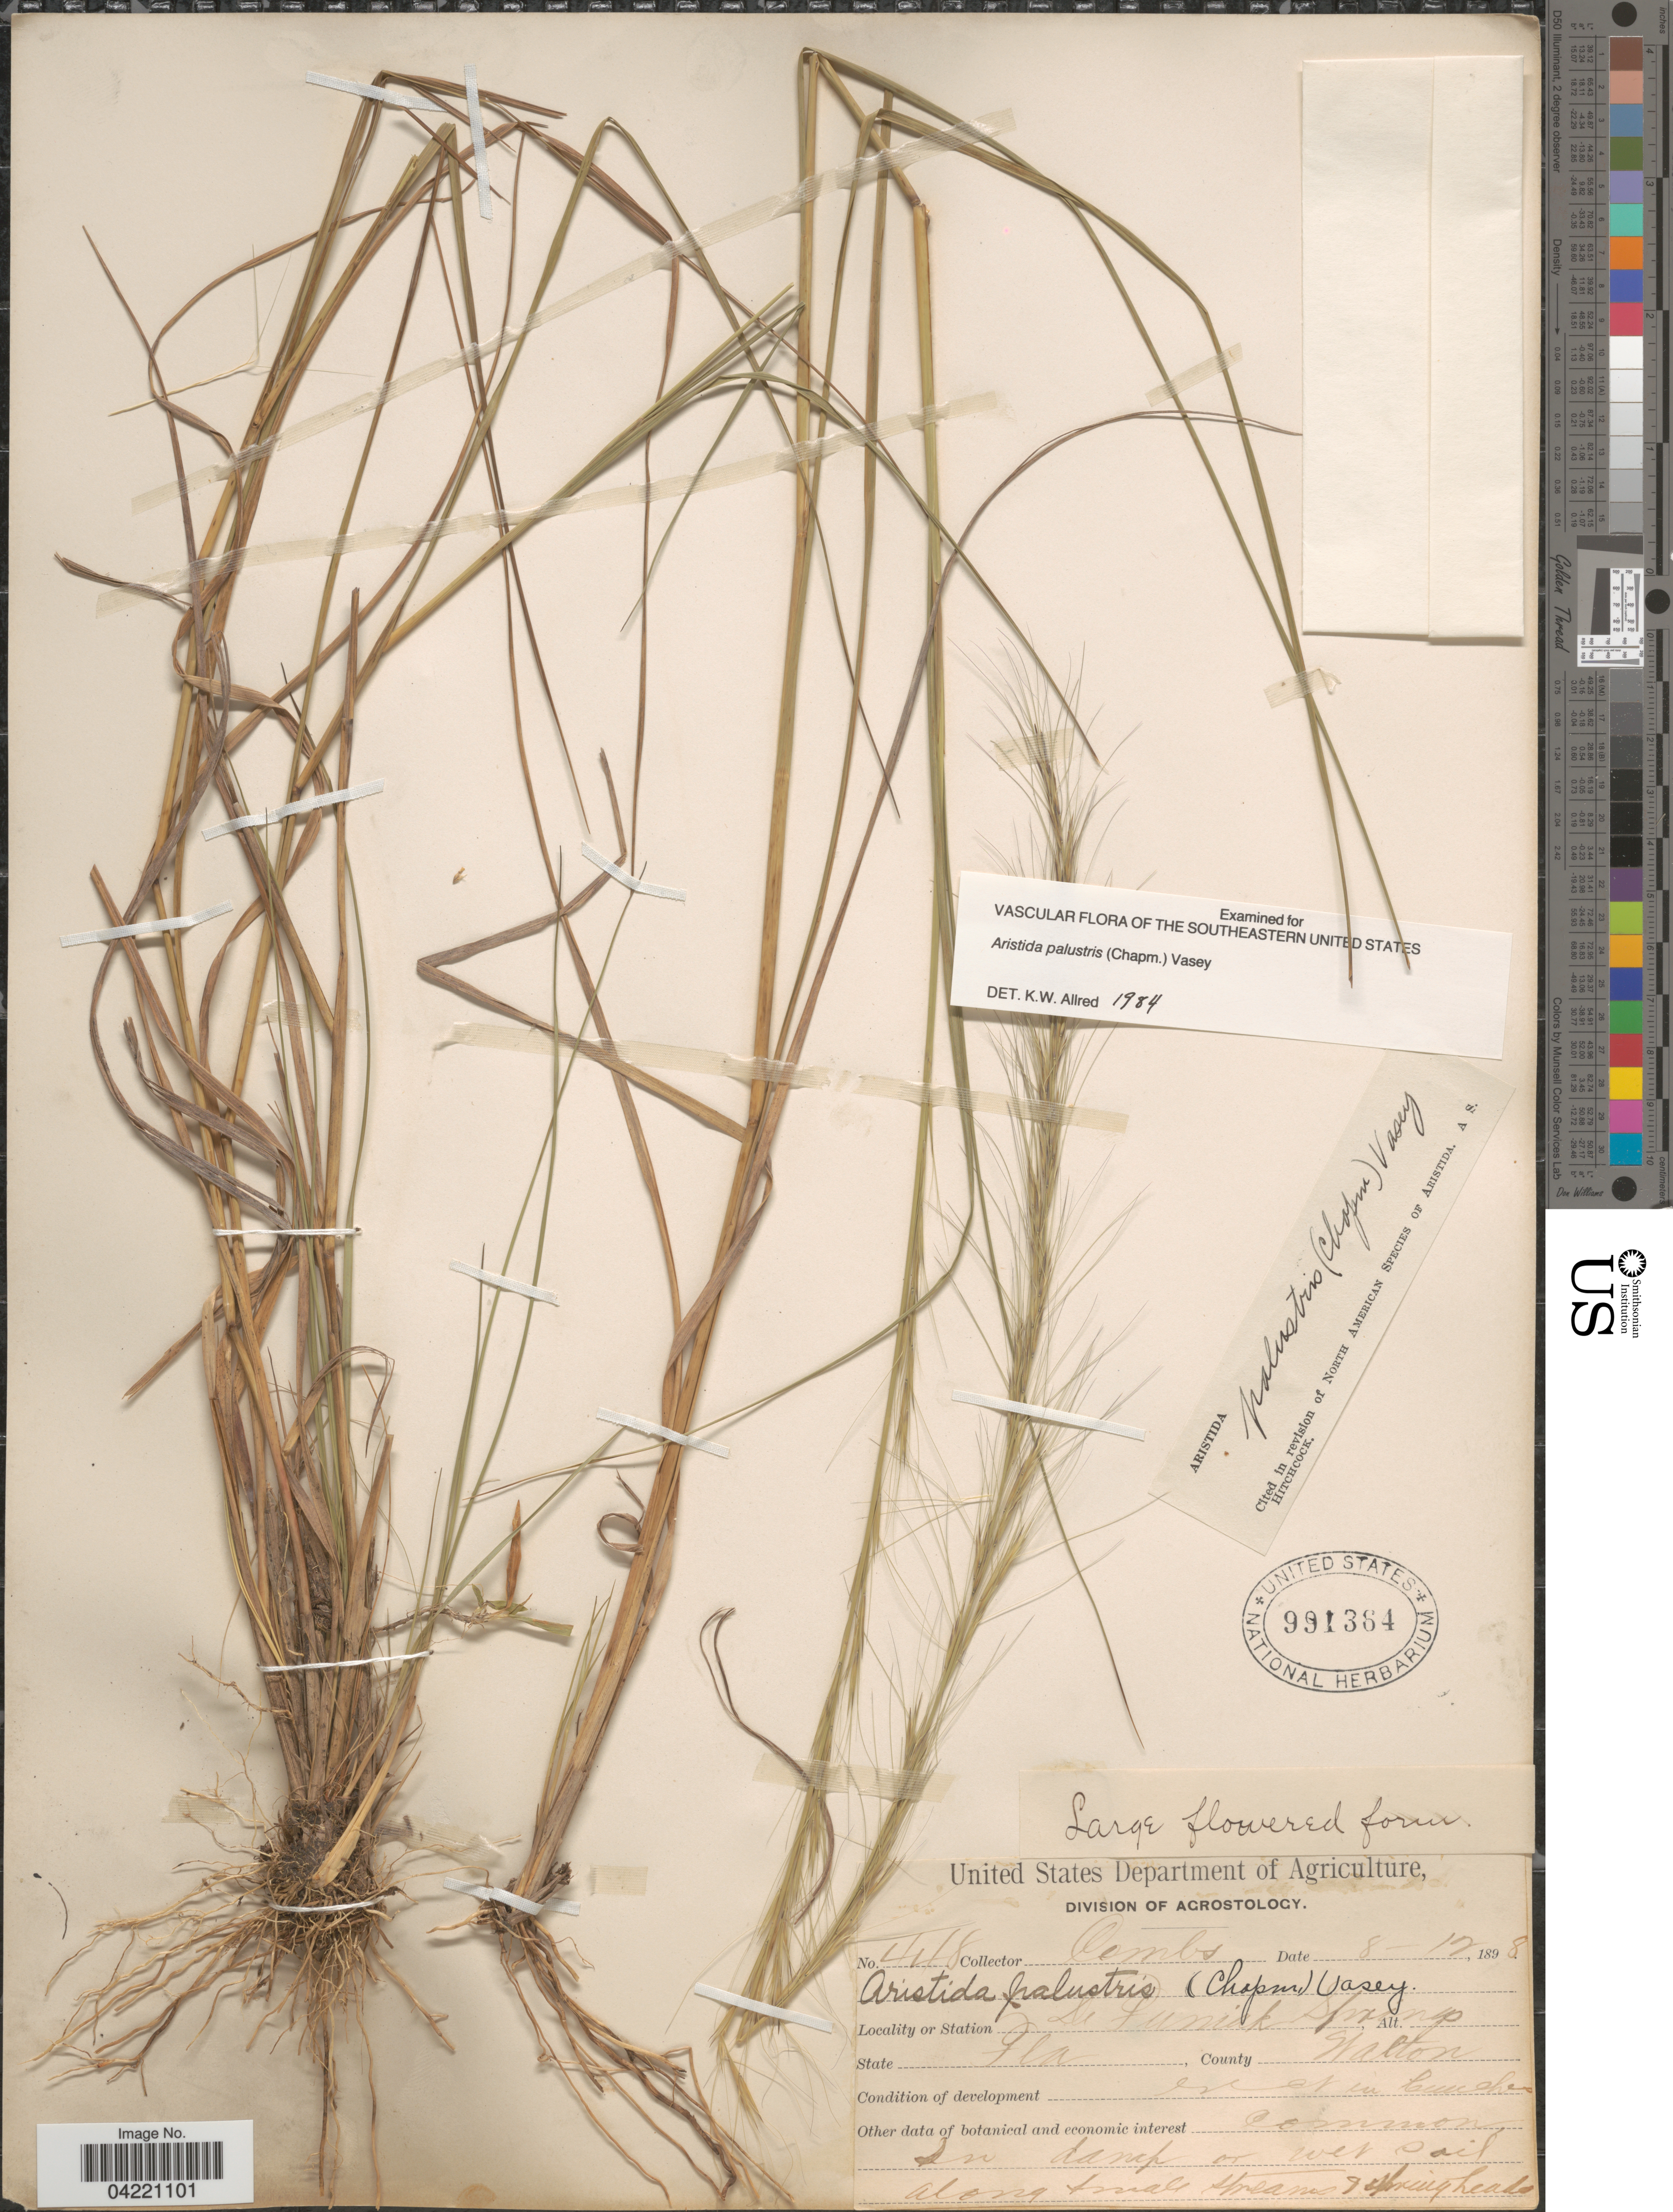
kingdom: Plantae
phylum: Tracheophyta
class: Liliopsida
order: Poales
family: Poaceae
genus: Aristida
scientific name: Aristida palustris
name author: (Chapm.) Vasey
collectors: -. Combs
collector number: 448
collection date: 1898-08-12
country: United States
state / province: Florida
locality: Station De Fumiak Springs. County Walton.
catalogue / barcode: US 991364